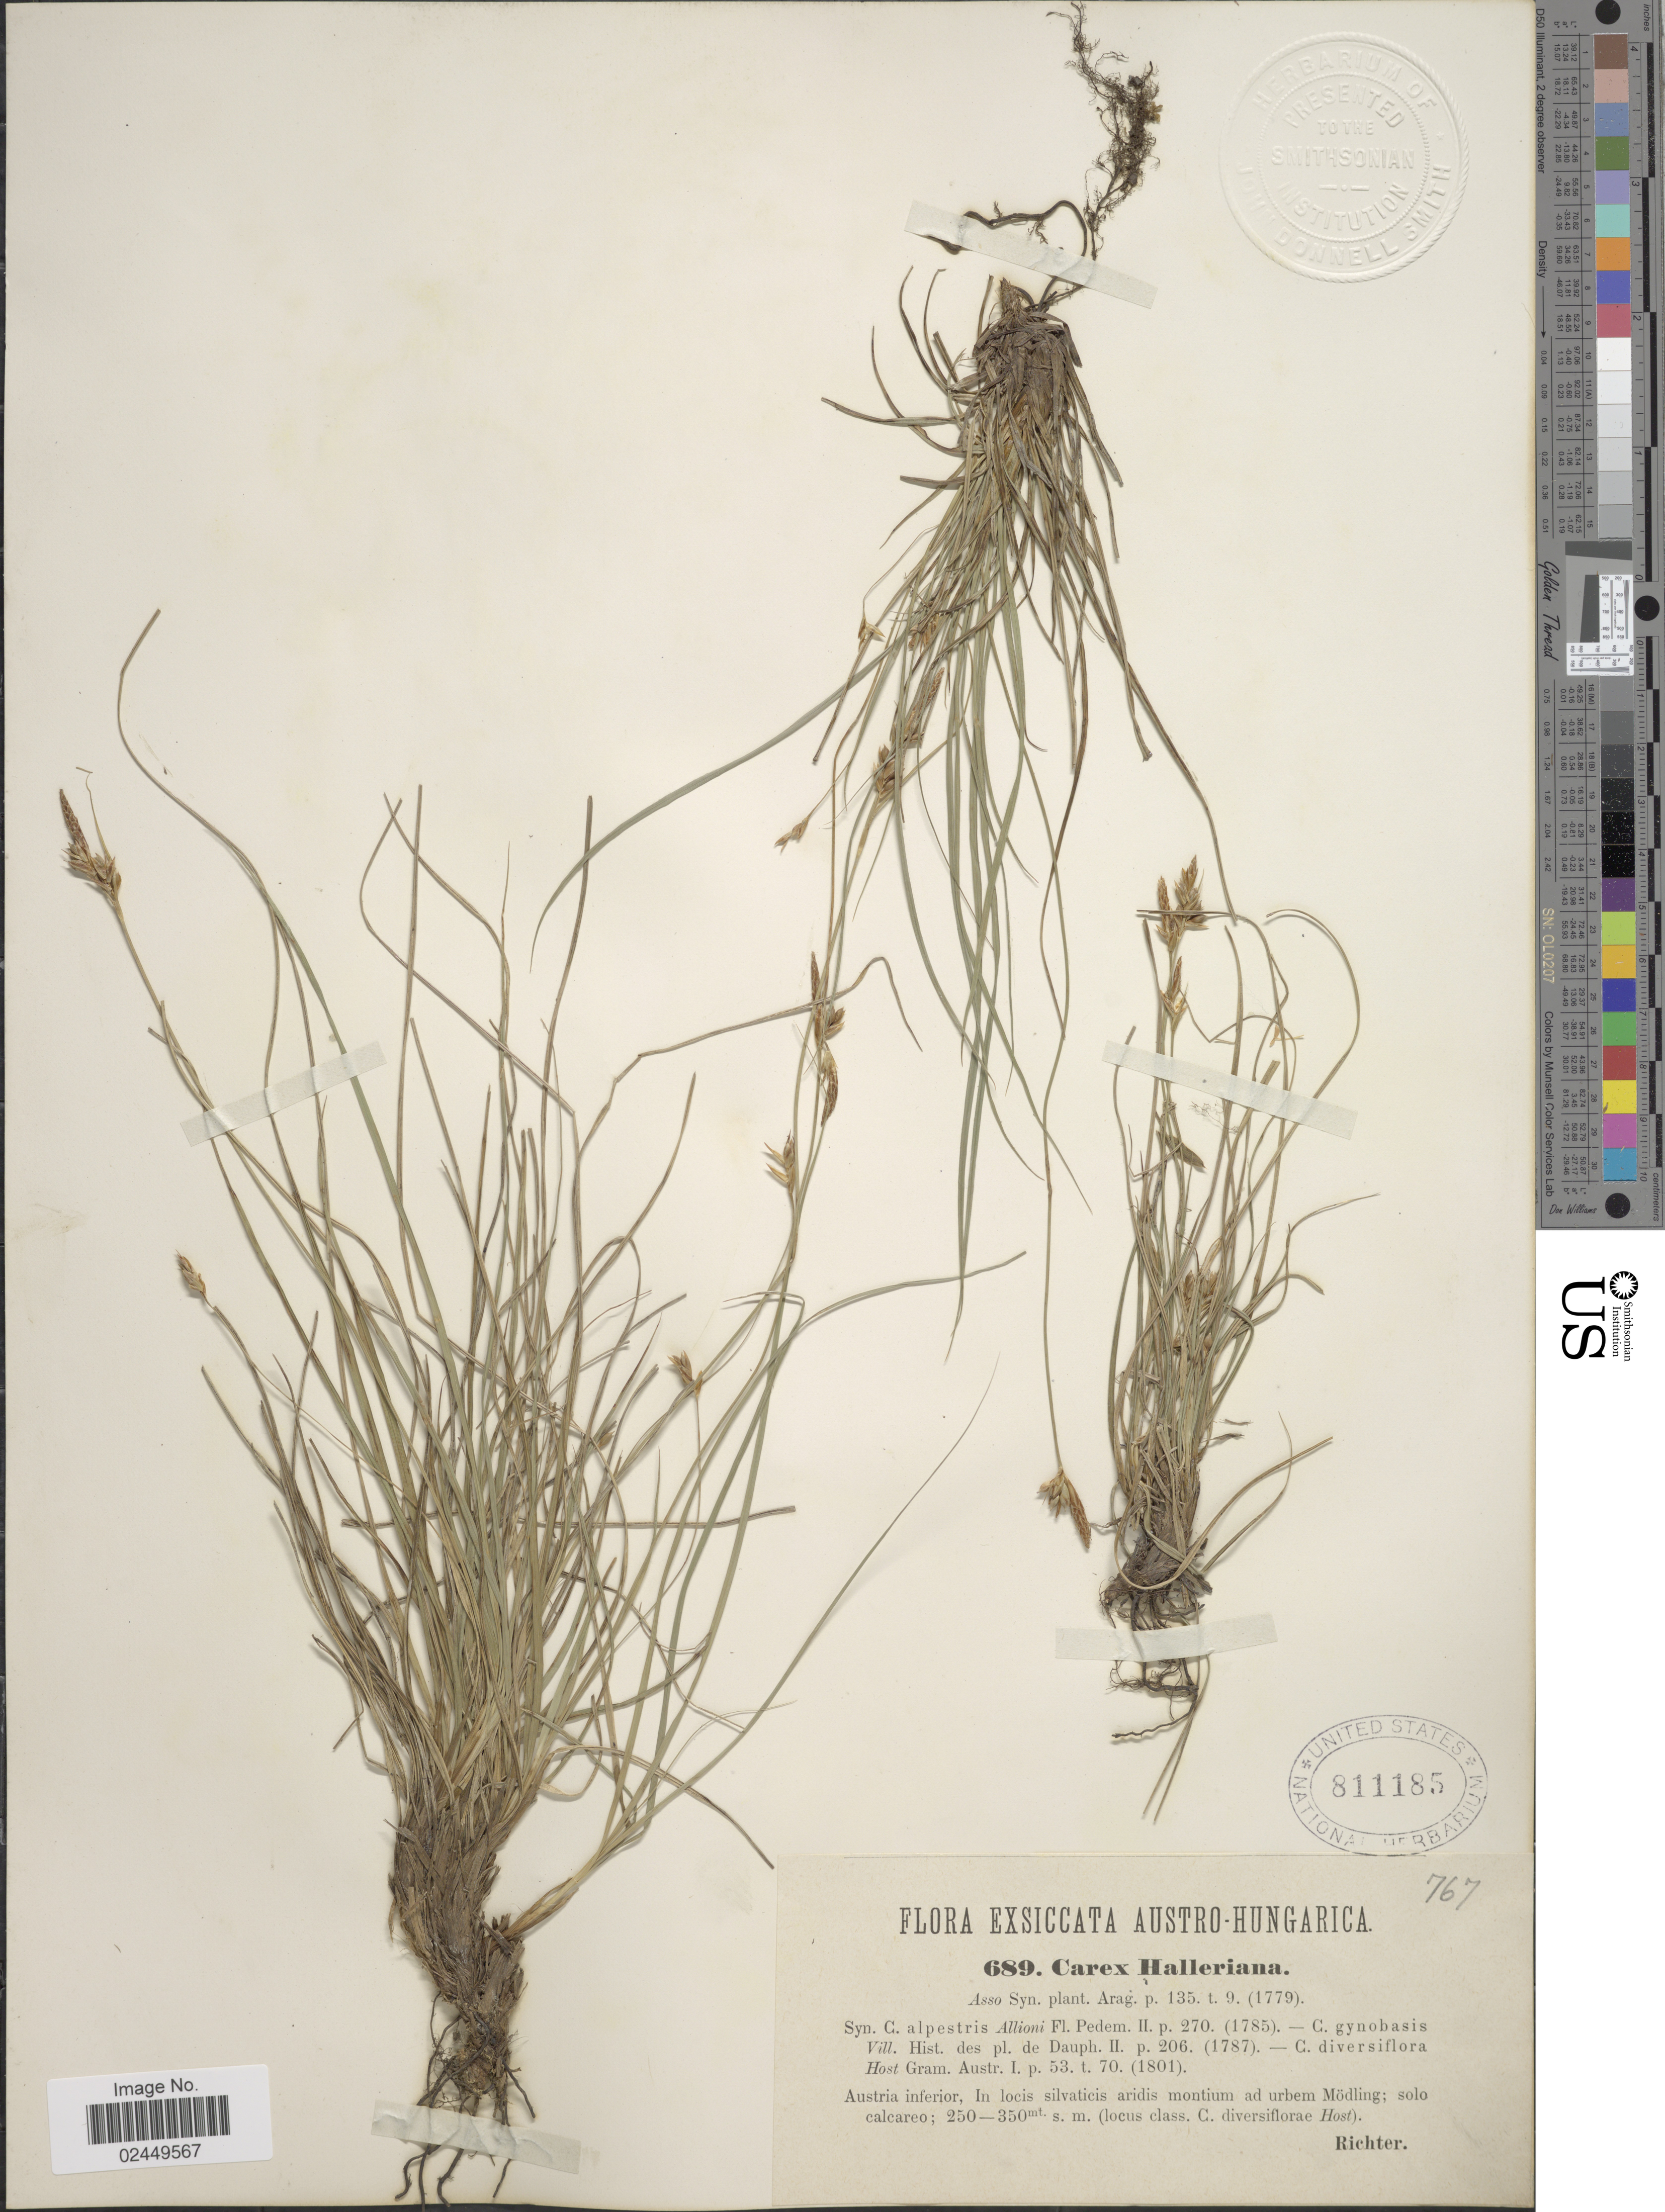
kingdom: Plantae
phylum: Tracheophyta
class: Liliopsida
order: Poales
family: Cyperaceae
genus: Carex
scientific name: Carex halleriana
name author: Asso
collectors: -- Richter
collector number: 689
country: Austria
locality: Austro-Hungarica, Austria inferior, In locis silvaticis aridis montium ad urbem Modling; solo calcareo.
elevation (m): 250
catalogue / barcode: US 811185